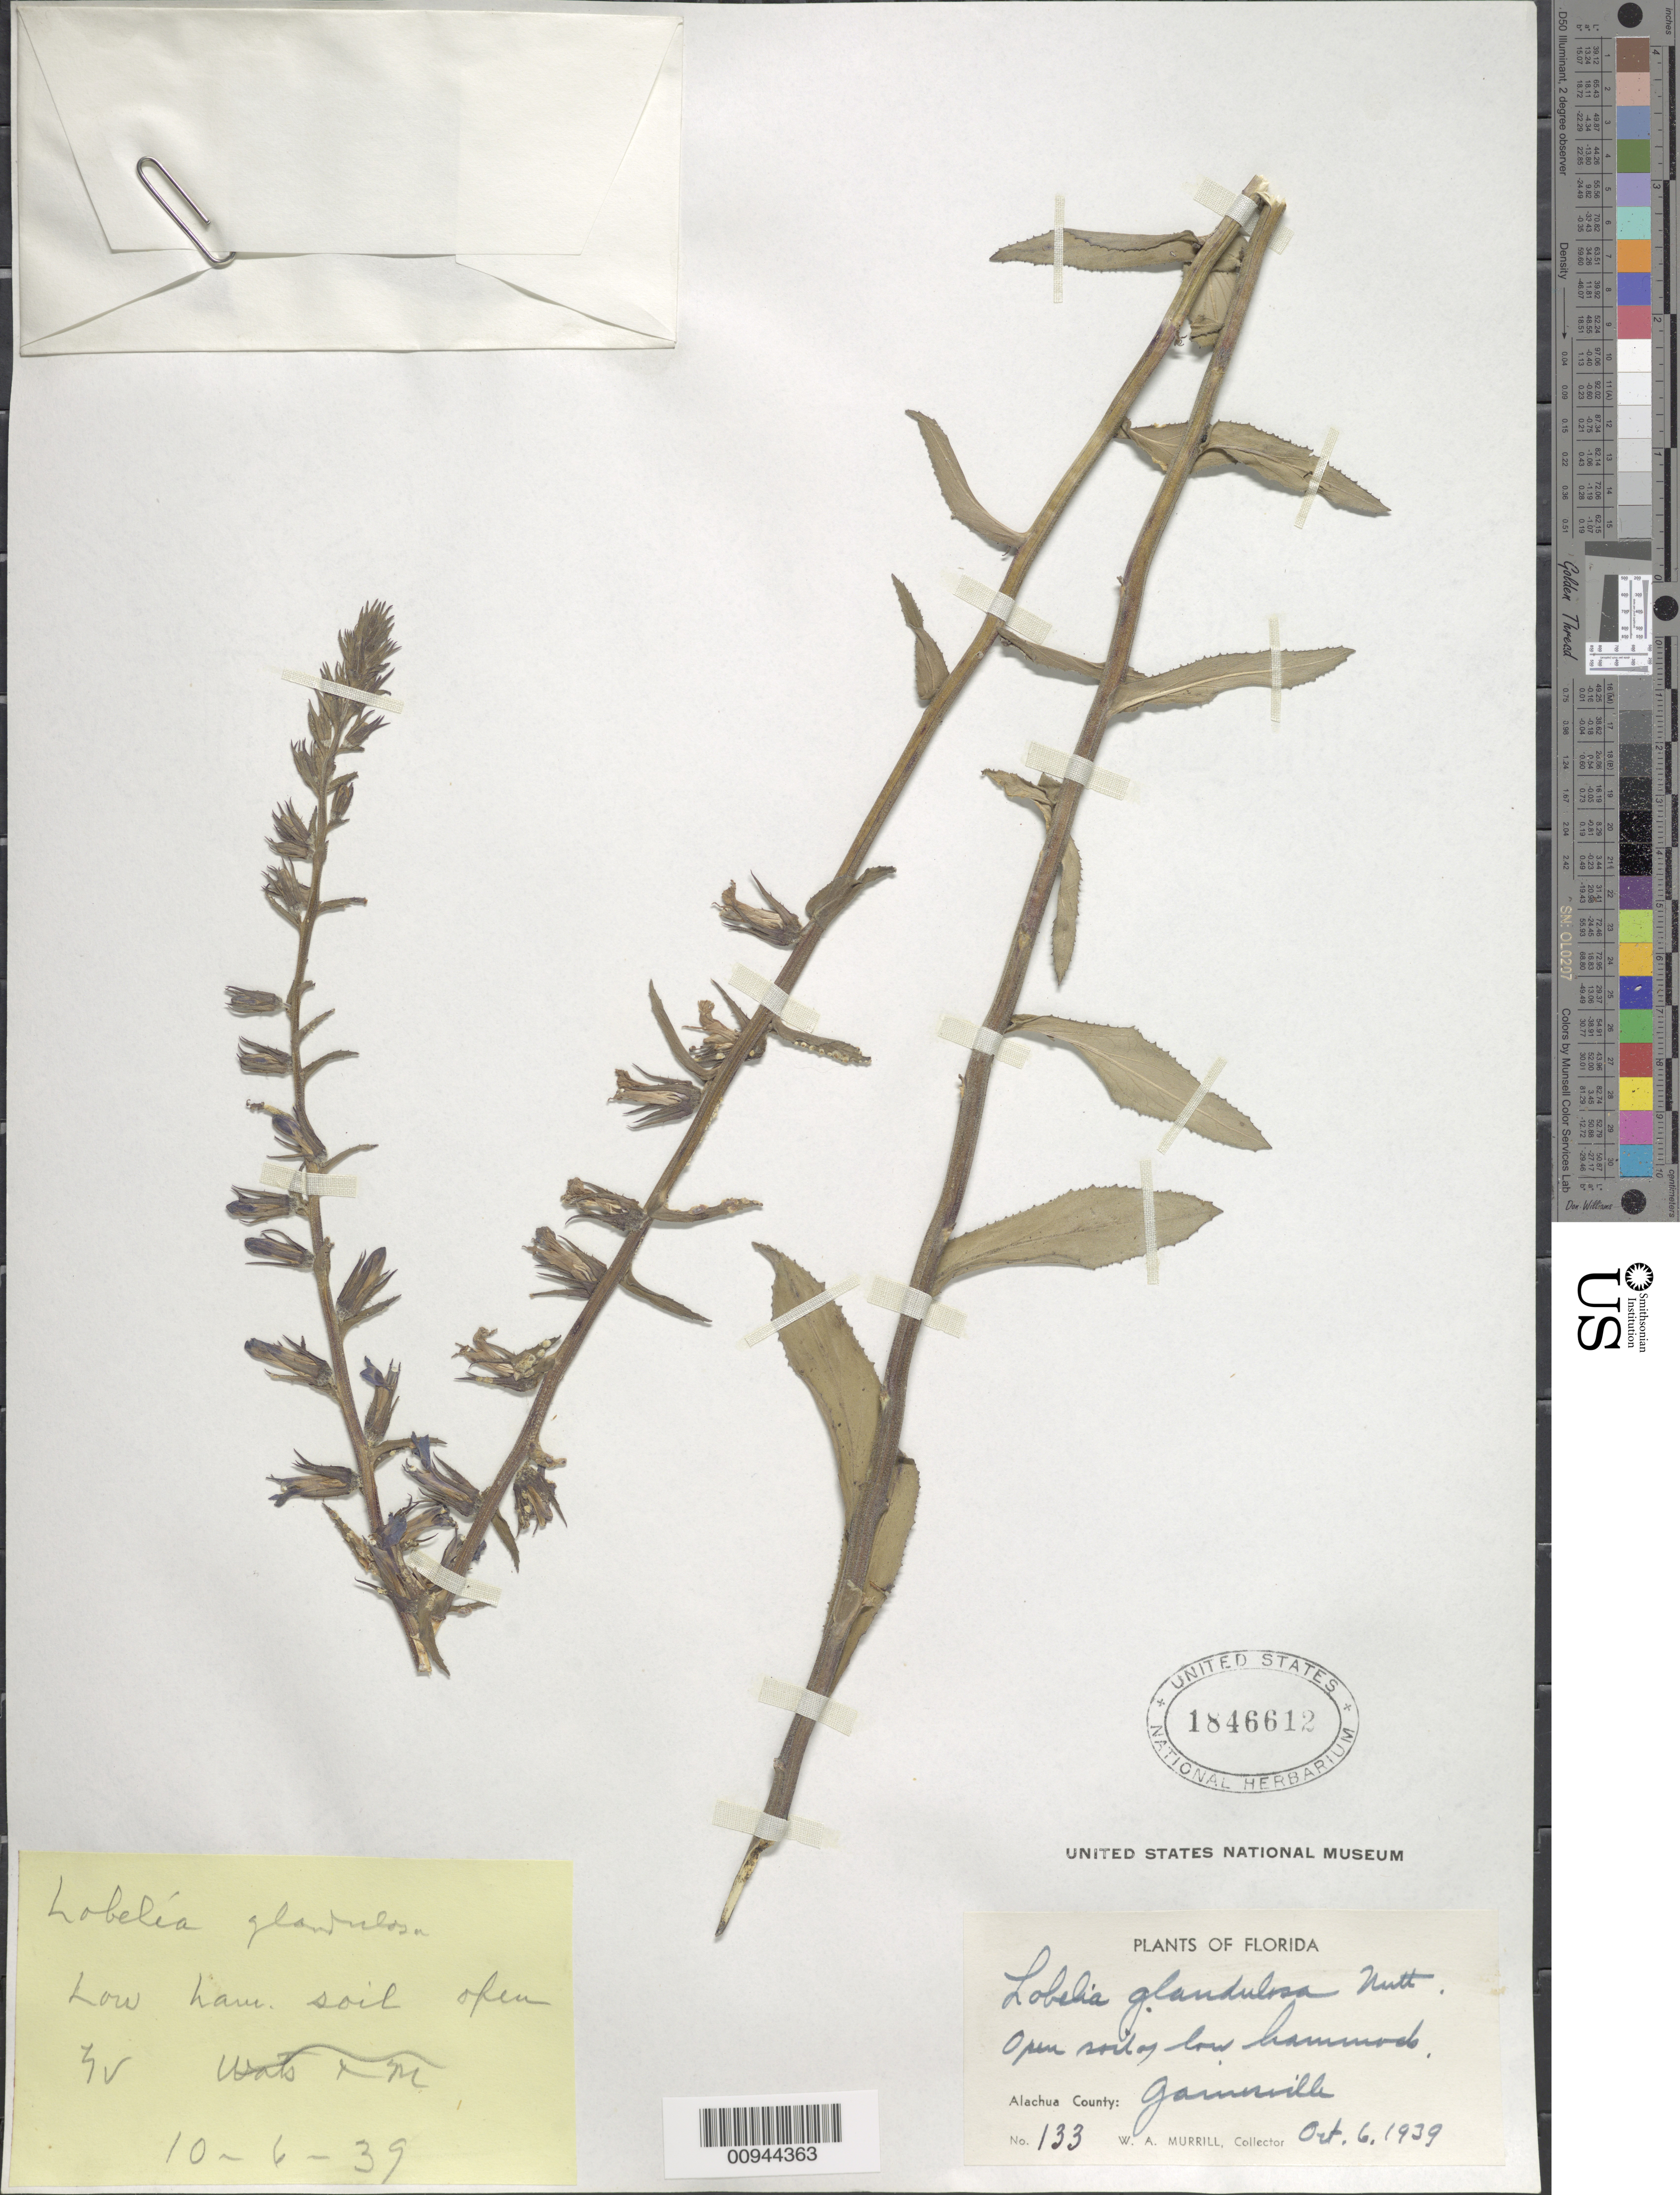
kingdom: Plantae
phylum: Tracheophyta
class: Magnoliopsida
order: Asterales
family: Campanulaceae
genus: Lobelia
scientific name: Lobelia glandulosa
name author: Walter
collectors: W. A. Murrill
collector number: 133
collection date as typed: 06 Oct 1939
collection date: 1939-10-06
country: United States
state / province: Florida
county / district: Alachua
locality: Gainesville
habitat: open soil of low hammock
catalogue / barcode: US 1846612